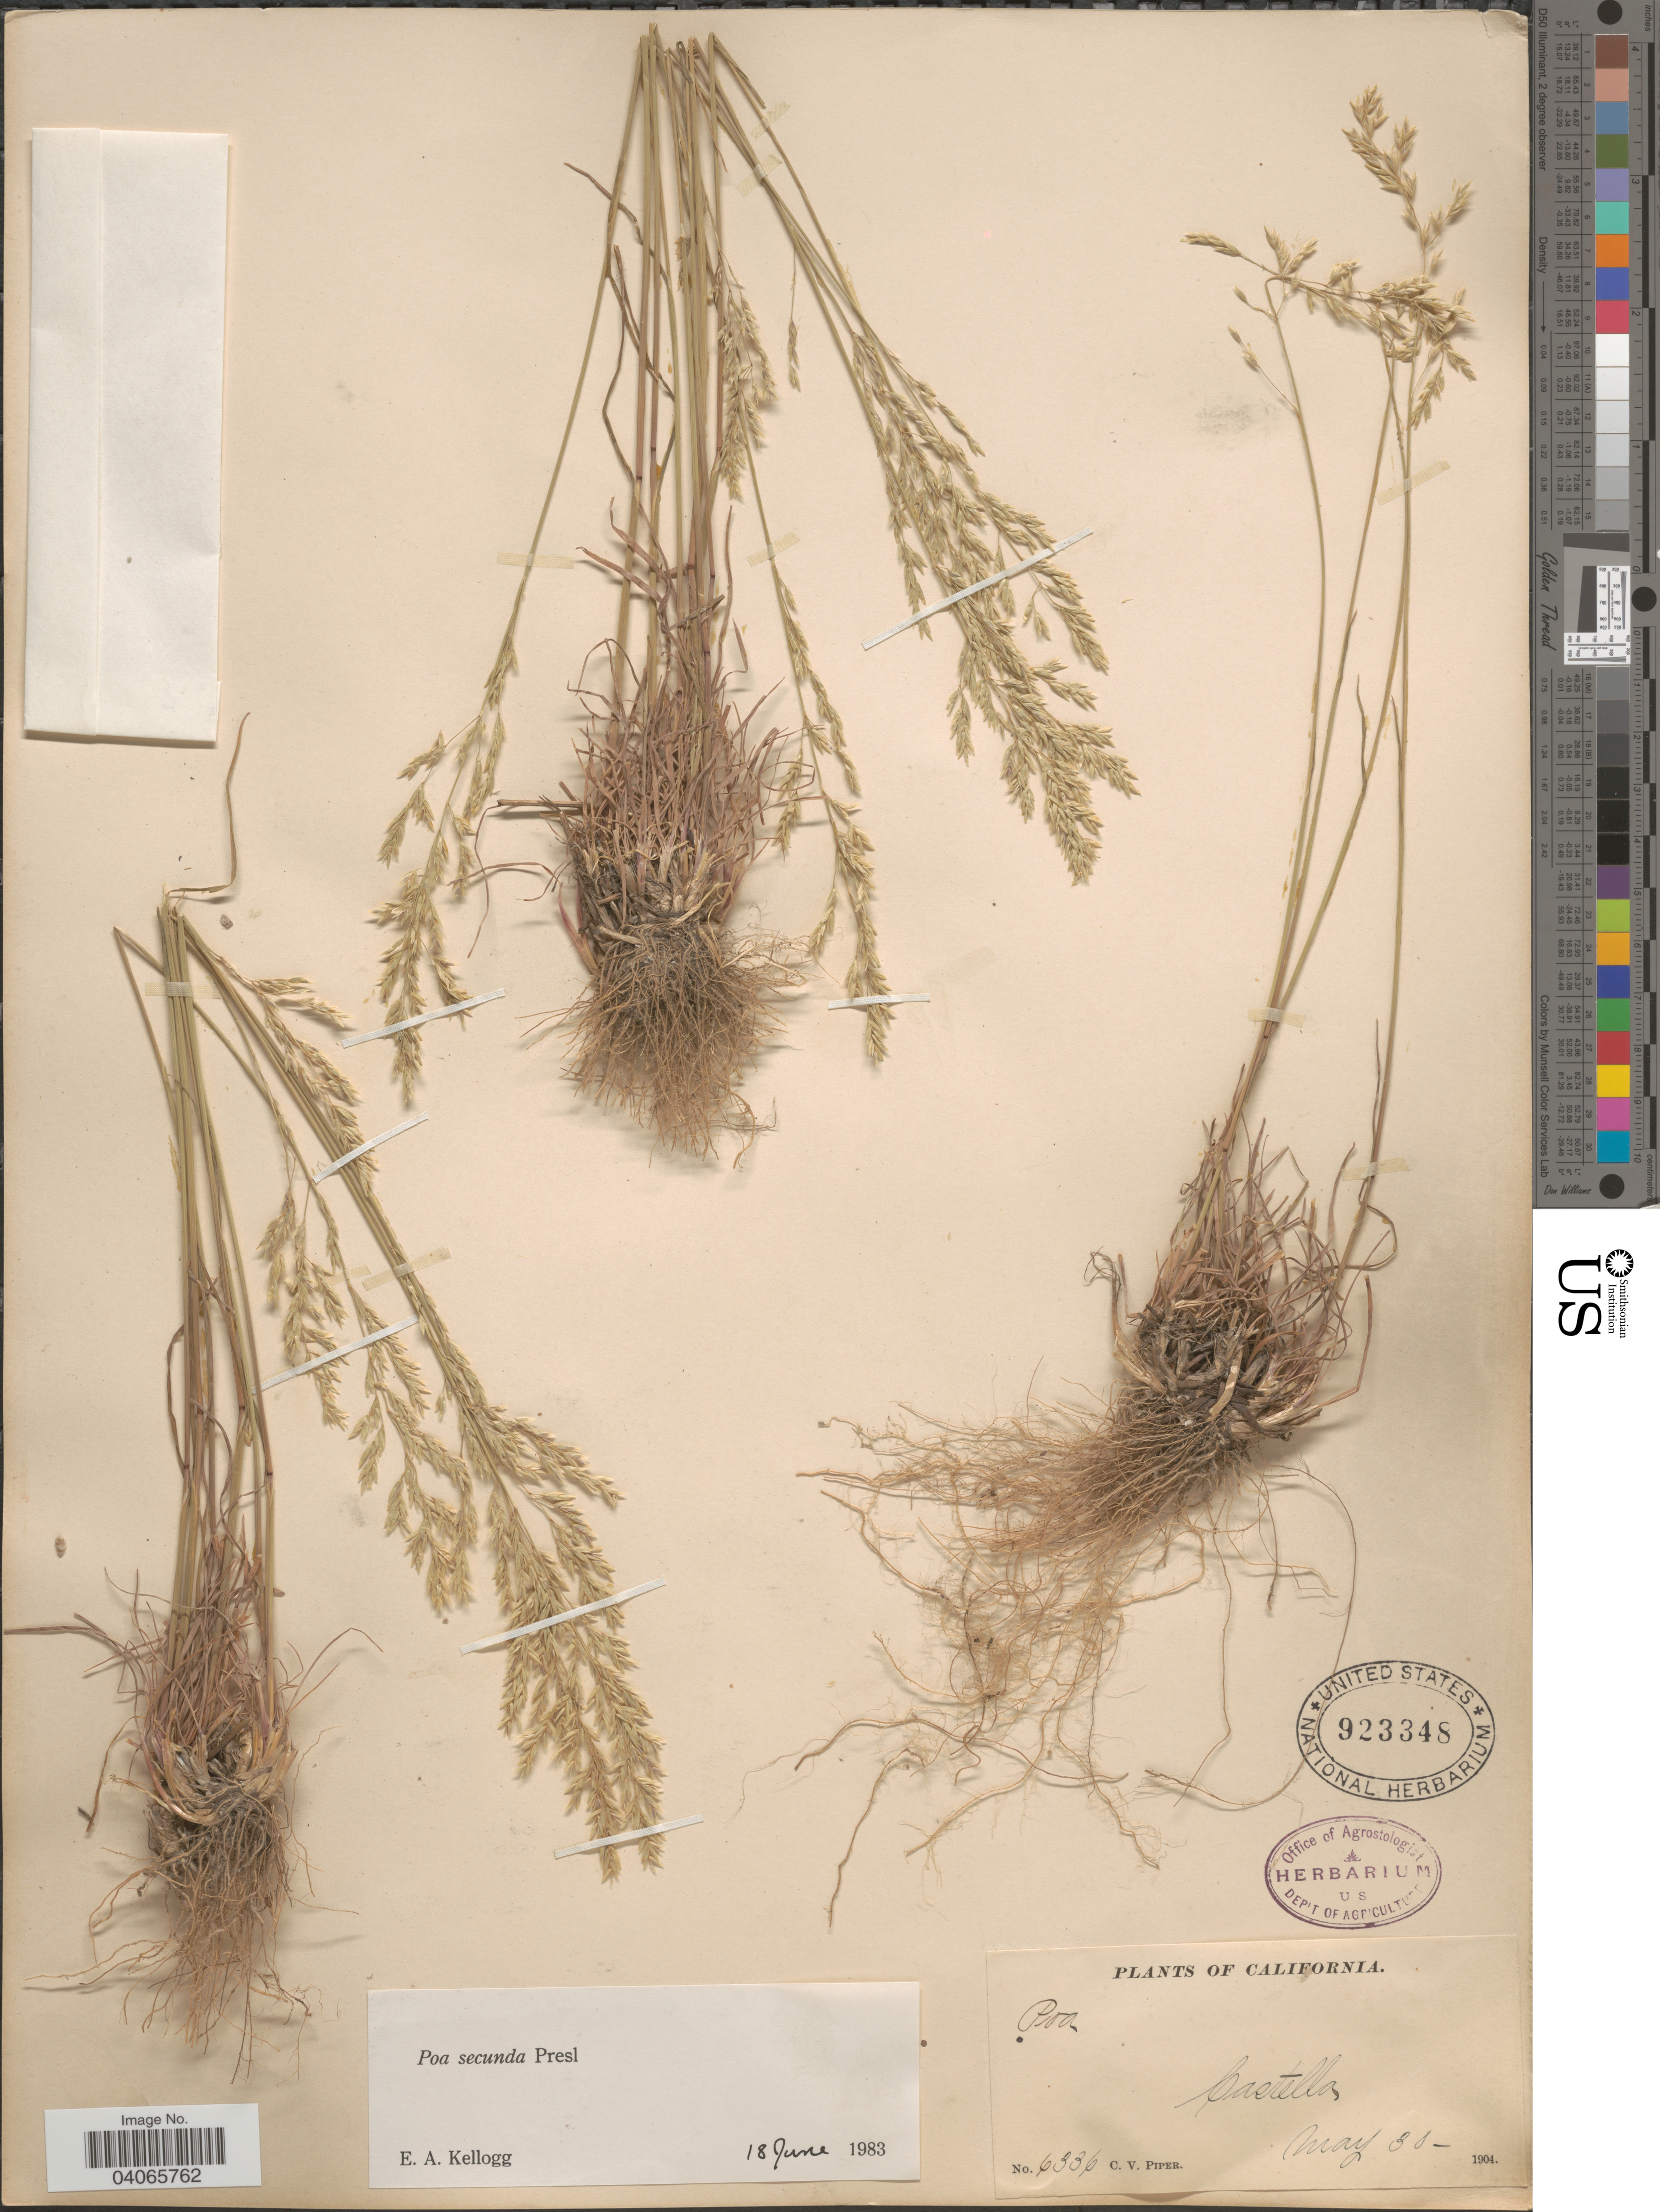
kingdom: Plantae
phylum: Tracheophyta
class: Liliopsida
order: Poales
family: Poaceae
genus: Poa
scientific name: Poa secunda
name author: J. Presl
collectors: C. V. Piper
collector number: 6336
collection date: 1904-05-30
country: United States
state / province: California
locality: Castella.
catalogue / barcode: US 923348